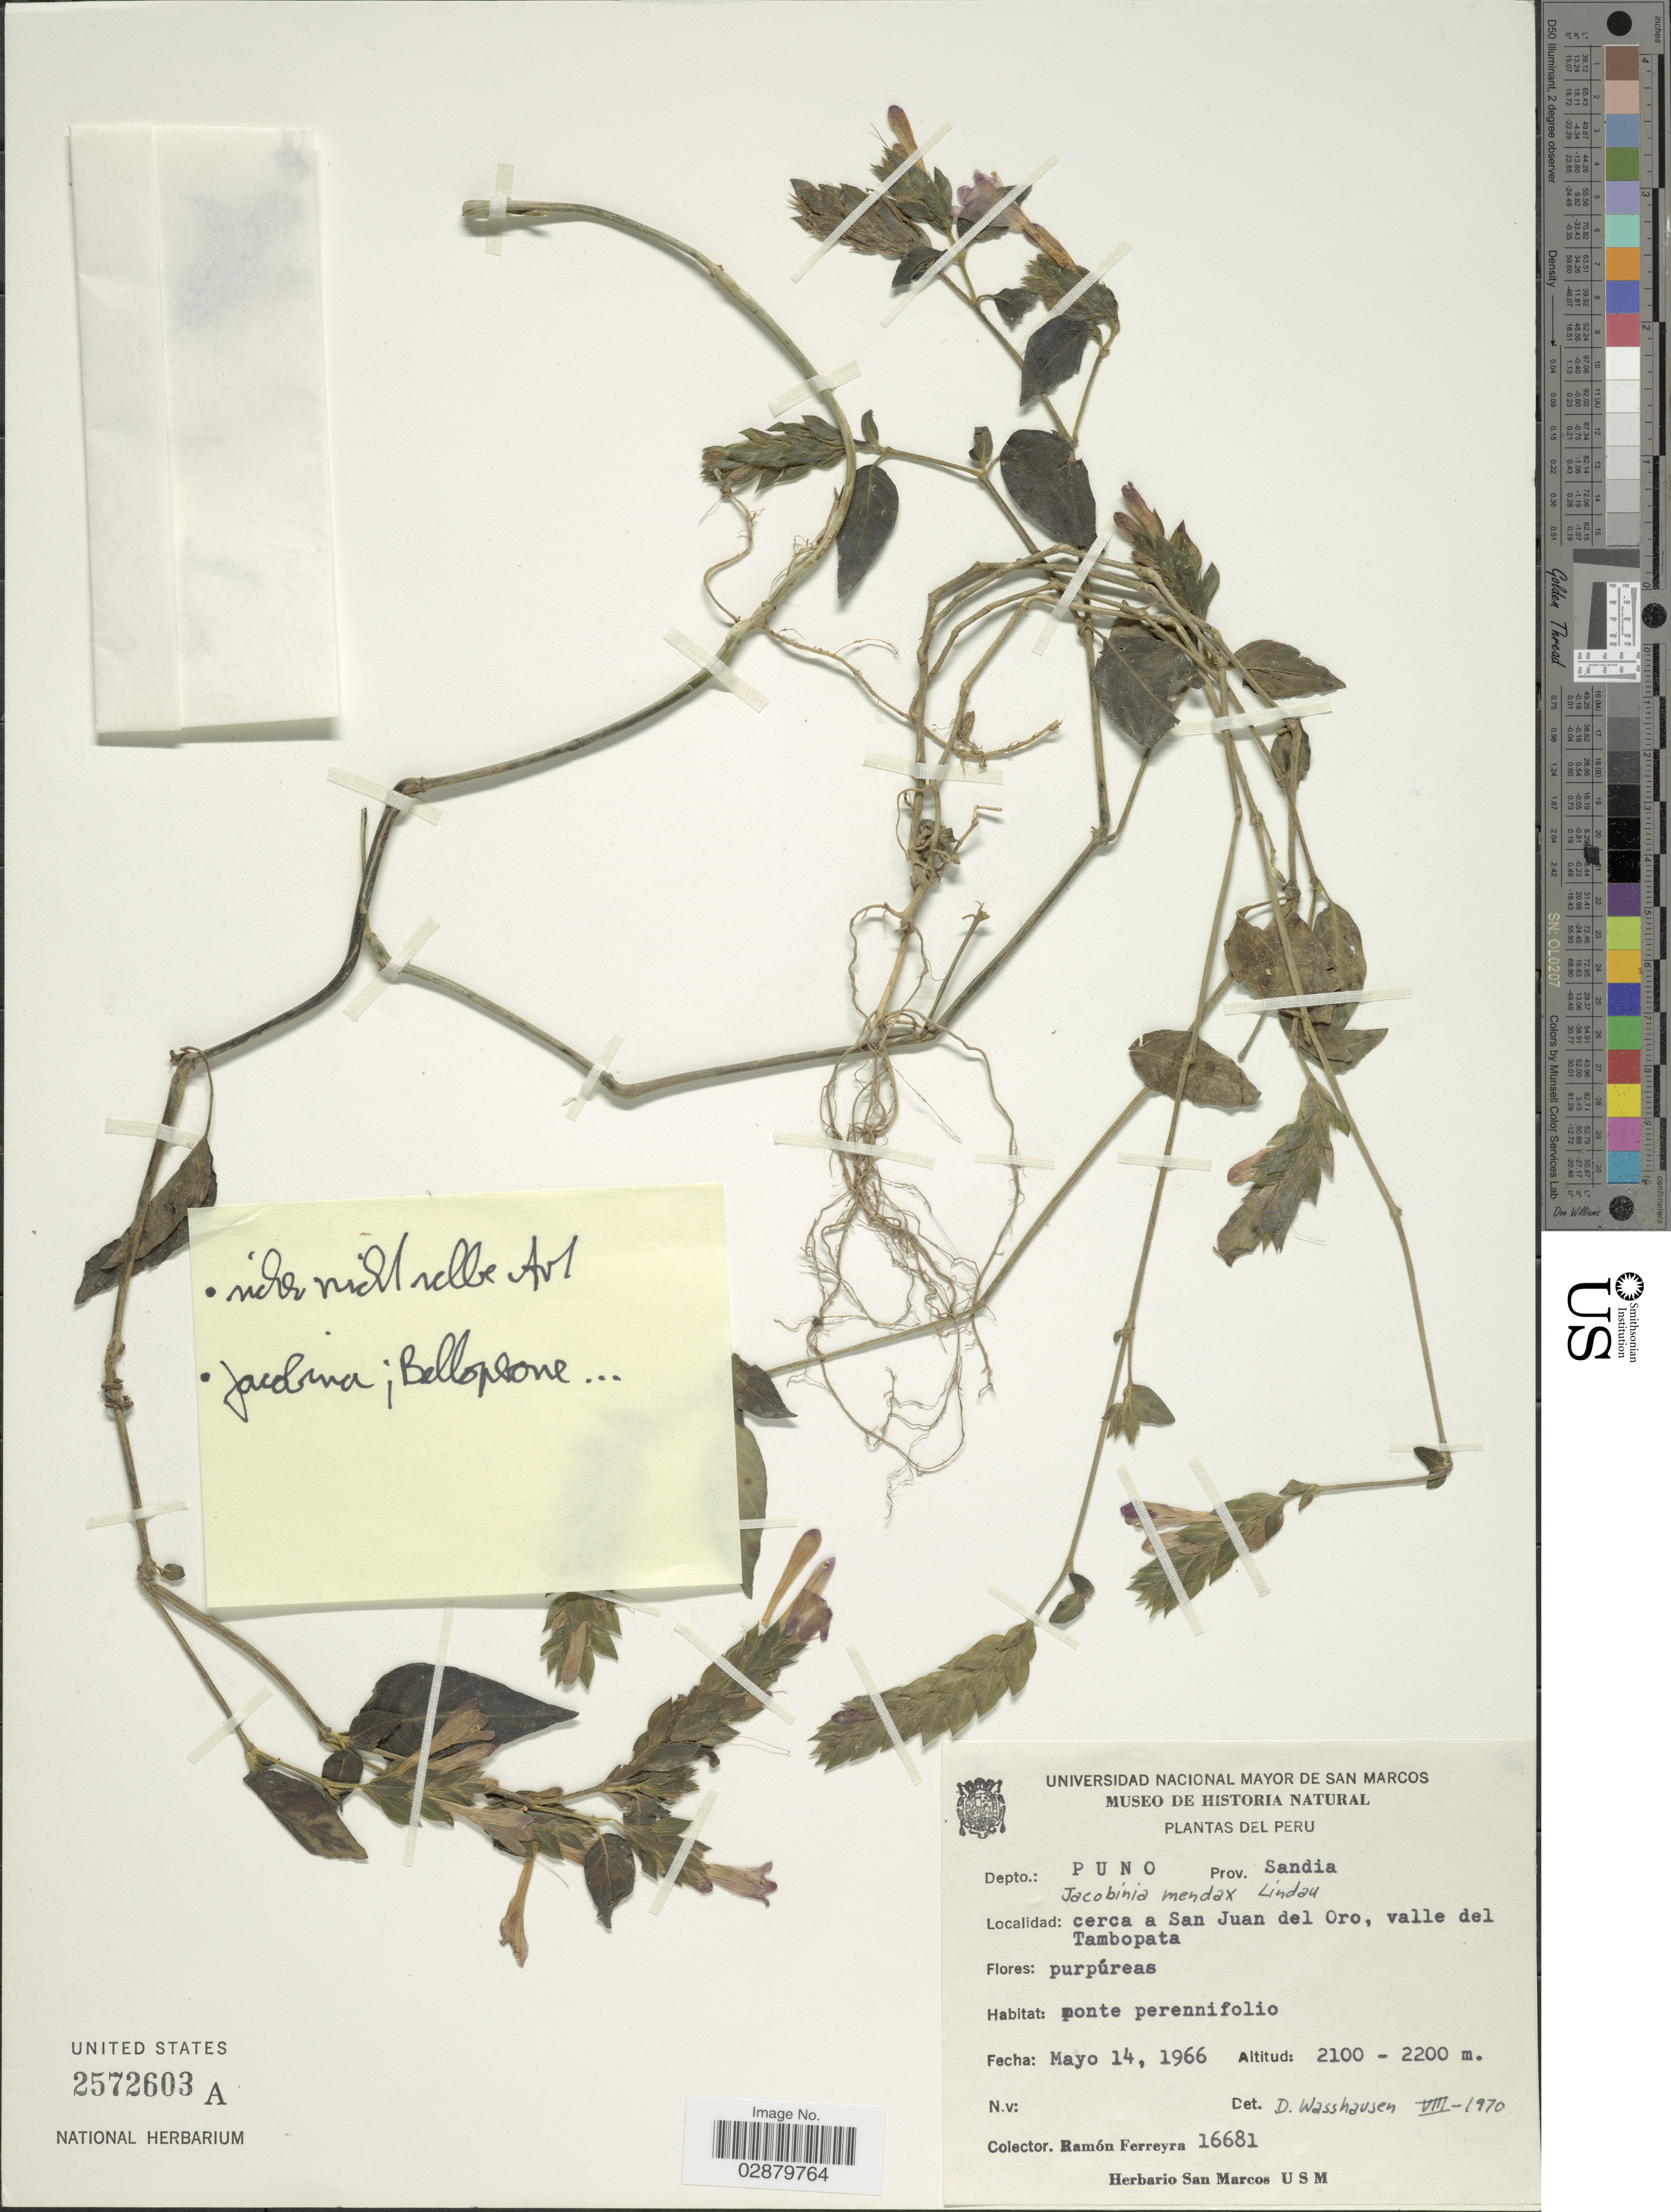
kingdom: Plantae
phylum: Tracheophyta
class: Magnoliopsida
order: Lamiales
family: Acanthaceae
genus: Jacobinia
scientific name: Jacobinia mendax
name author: Lindau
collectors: R. A. Ferreyra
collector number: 16681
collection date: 1966-05-14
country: Peru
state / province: Puno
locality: Prov. Sandia, cerca a San Juan del Oro, valle del Tambopata.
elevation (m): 2100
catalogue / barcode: US 2572603A